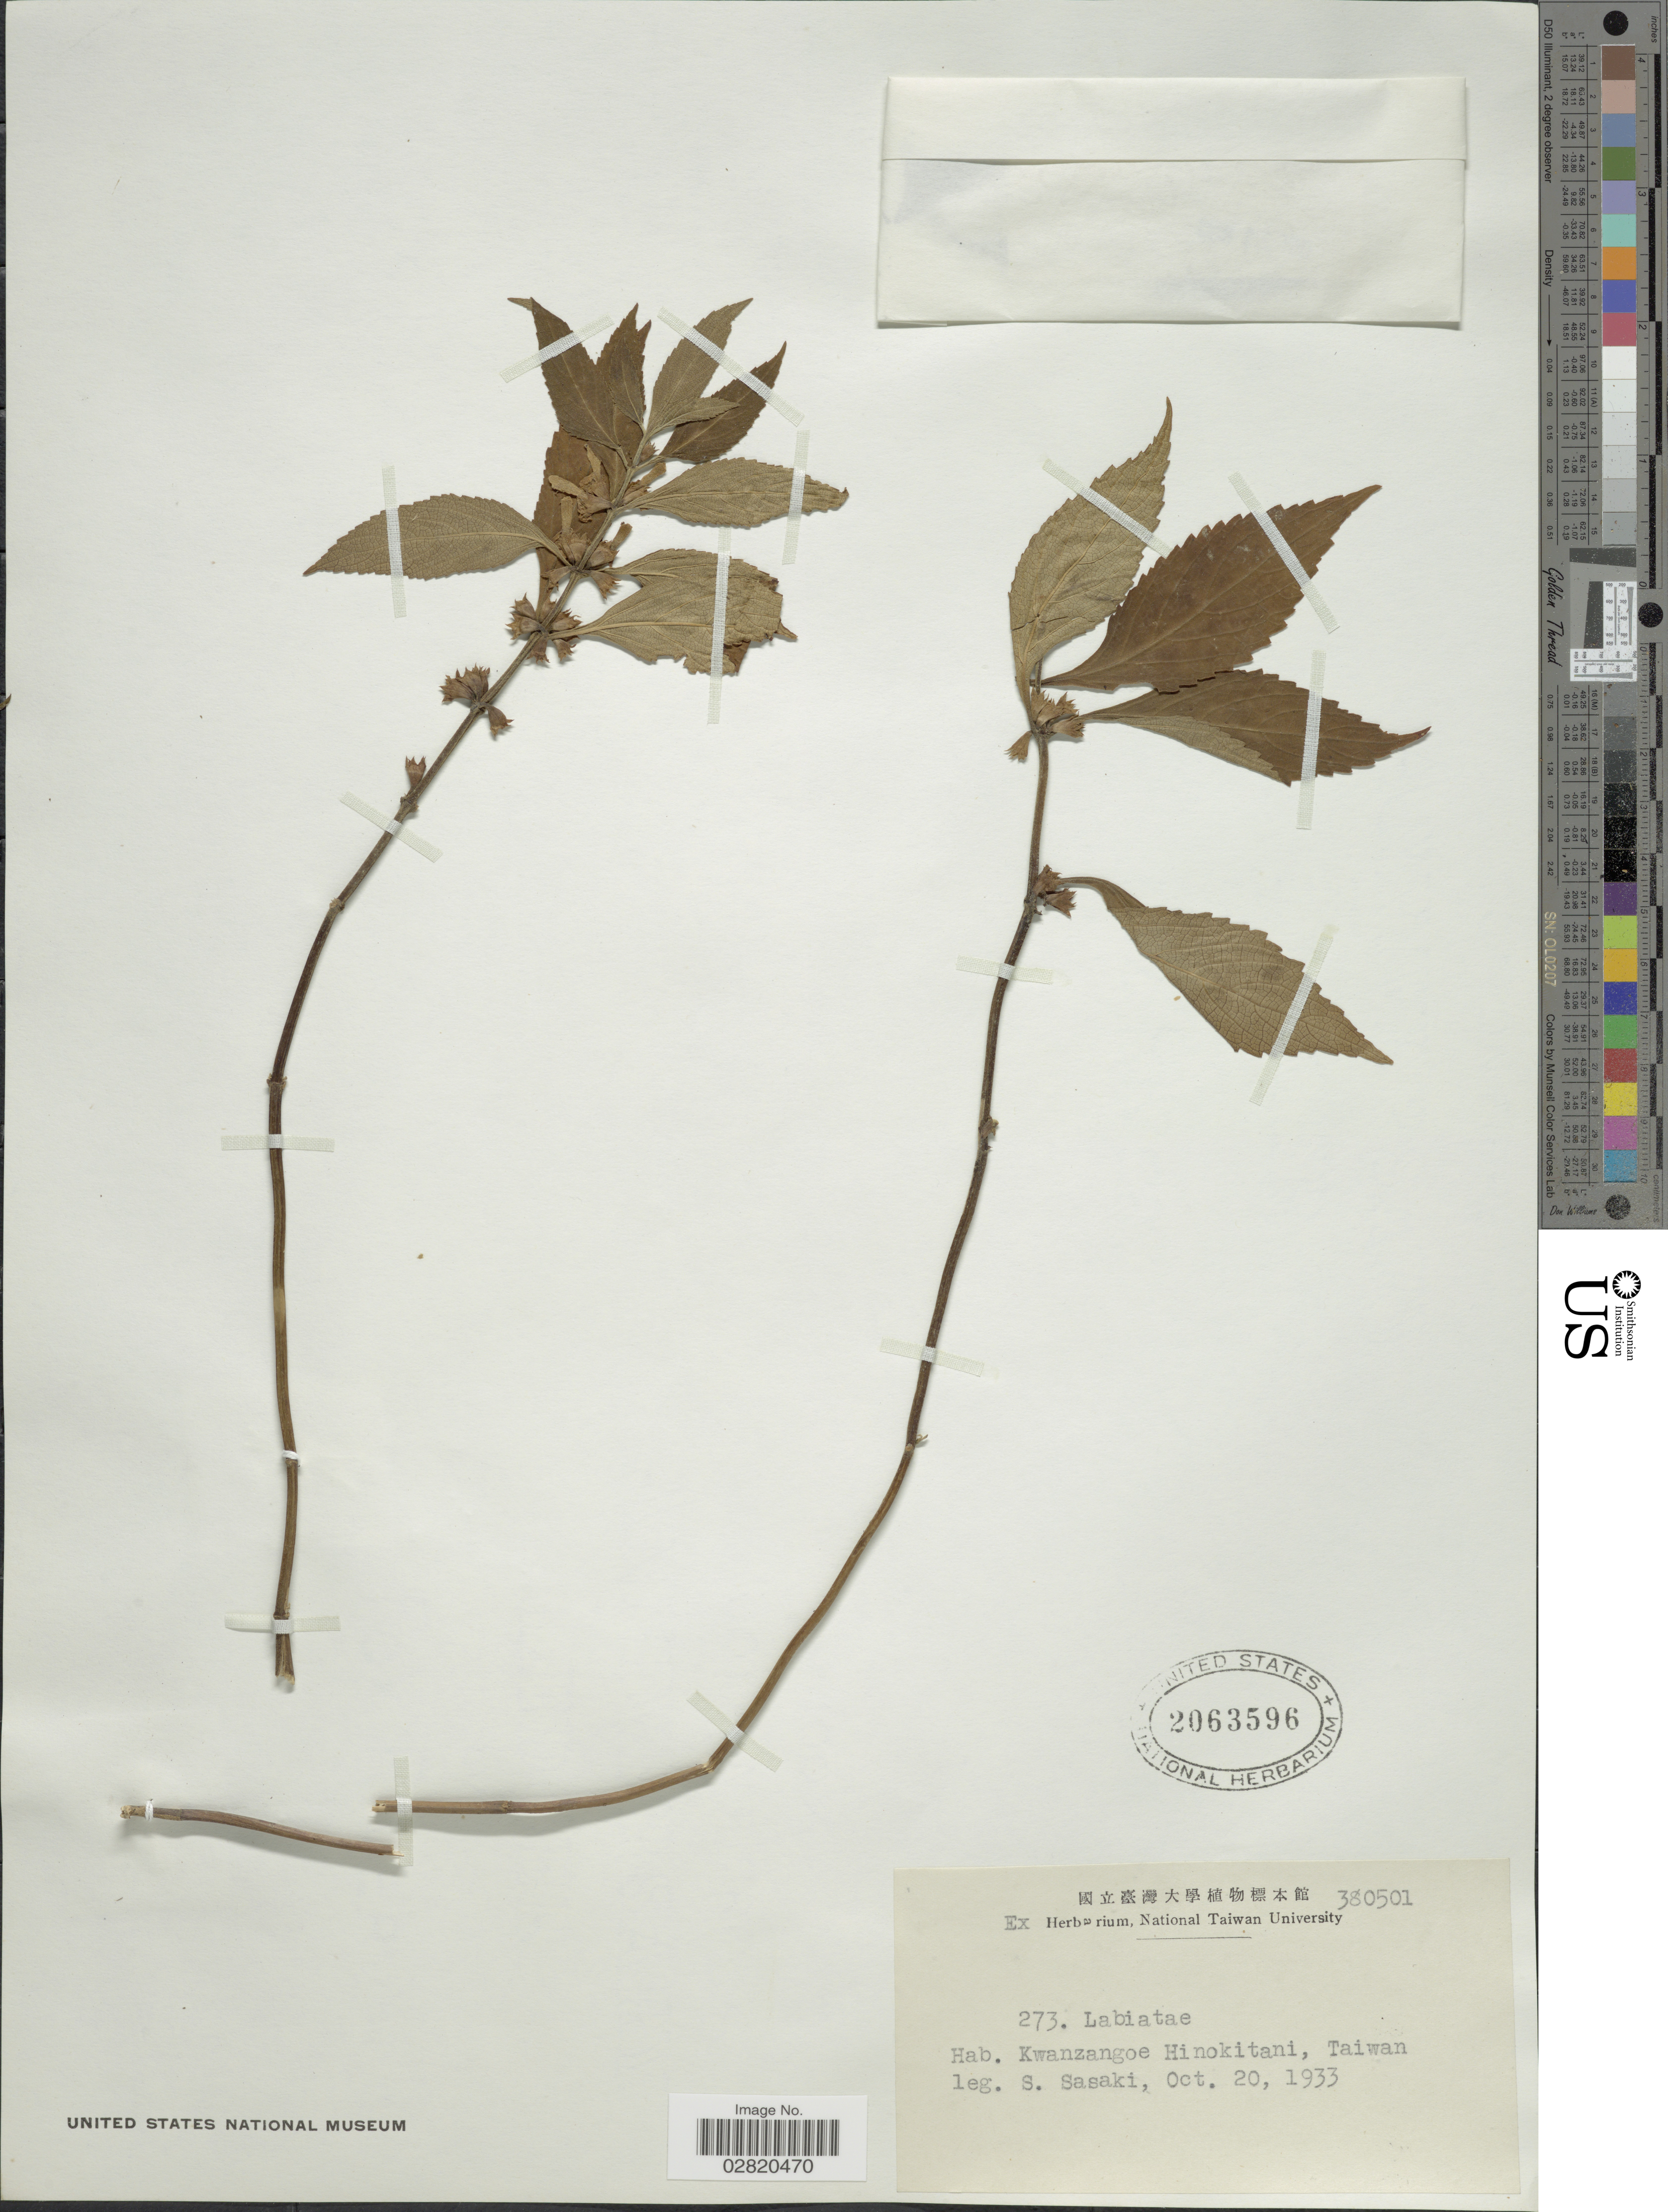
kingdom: Plantae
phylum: Tracheophyta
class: Magnoliopsida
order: Lamiales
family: Lamiaceae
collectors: S. Sasaki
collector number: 380501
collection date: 1933-10-20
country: Taiwan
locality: Kwanzangoe Hinokitani, Taiwan.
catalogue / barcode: US 2063596